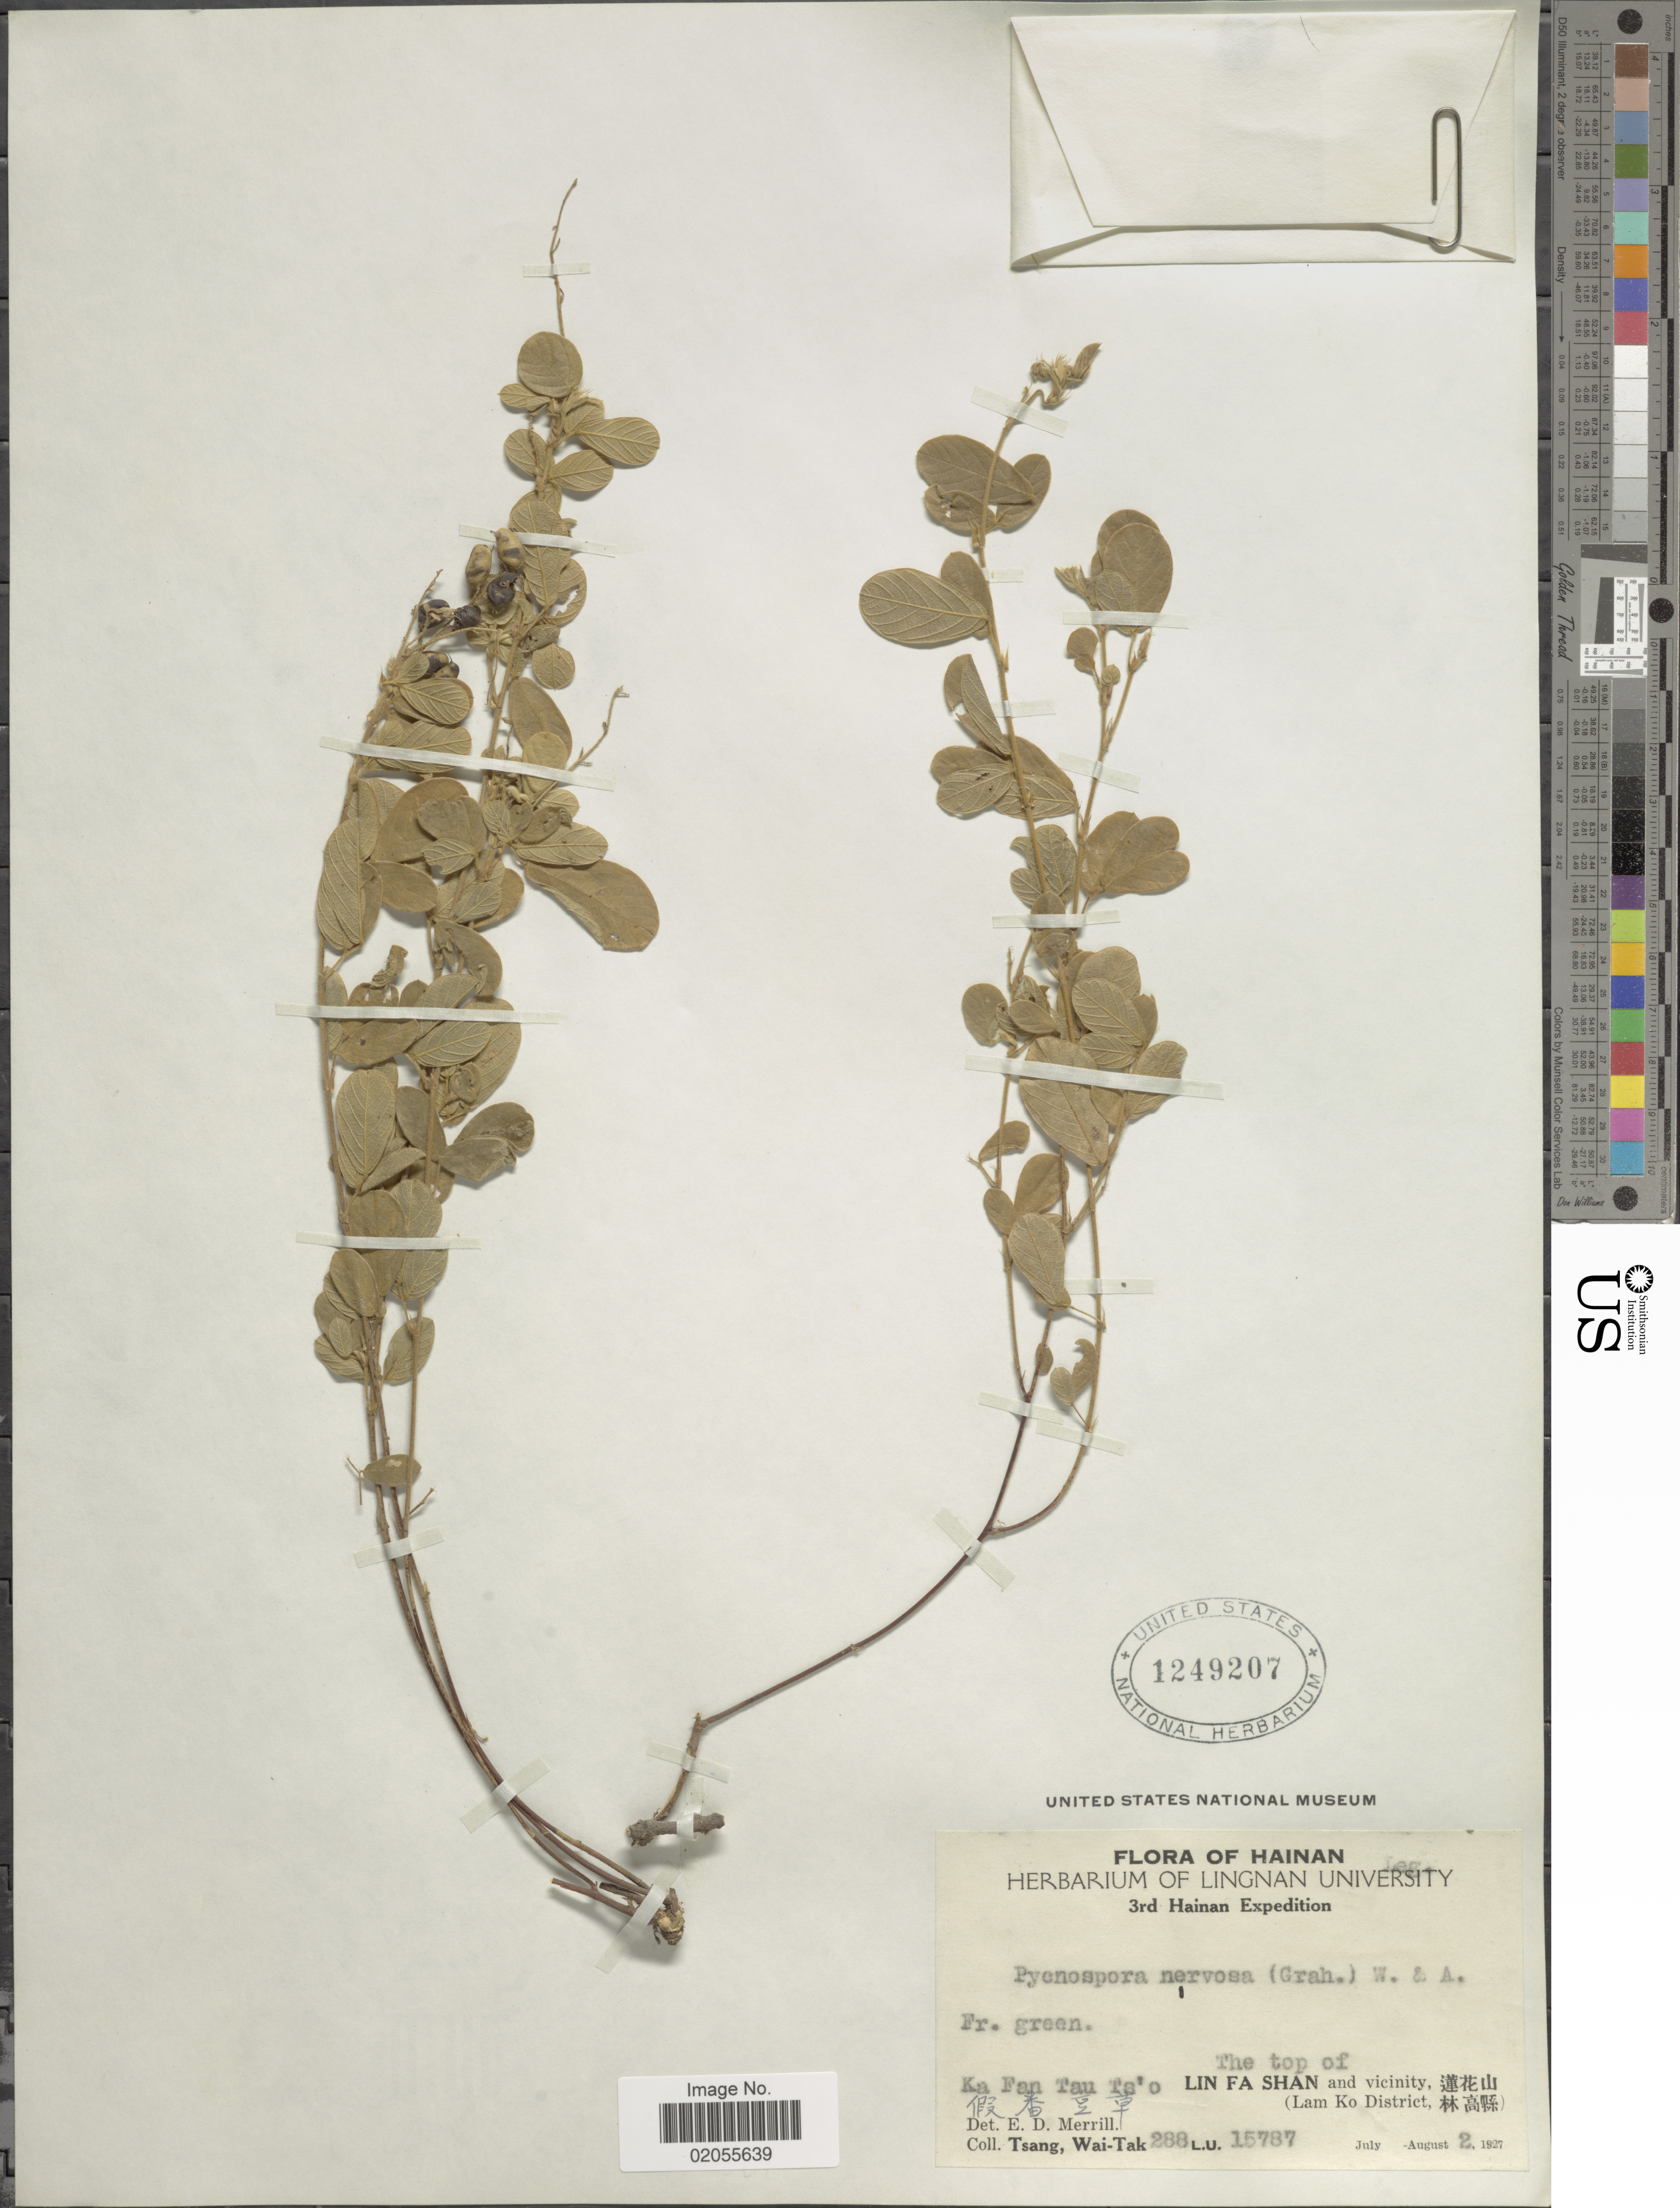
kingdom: Plantae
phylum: Tracheophyta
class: Magnoliopsida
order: Fabales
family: Fabaceae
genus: Pycnospora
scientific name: Pycnospora lutescens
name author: (Poir.) Schindl.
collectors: W. T. Tsang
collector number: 288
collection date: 1927-08-02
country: China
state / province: Hainan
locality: Ka Fan Tau Ts'o The top of Lin Fa Shan and vicinity (Lam Ko District)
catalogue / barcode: US 1249207